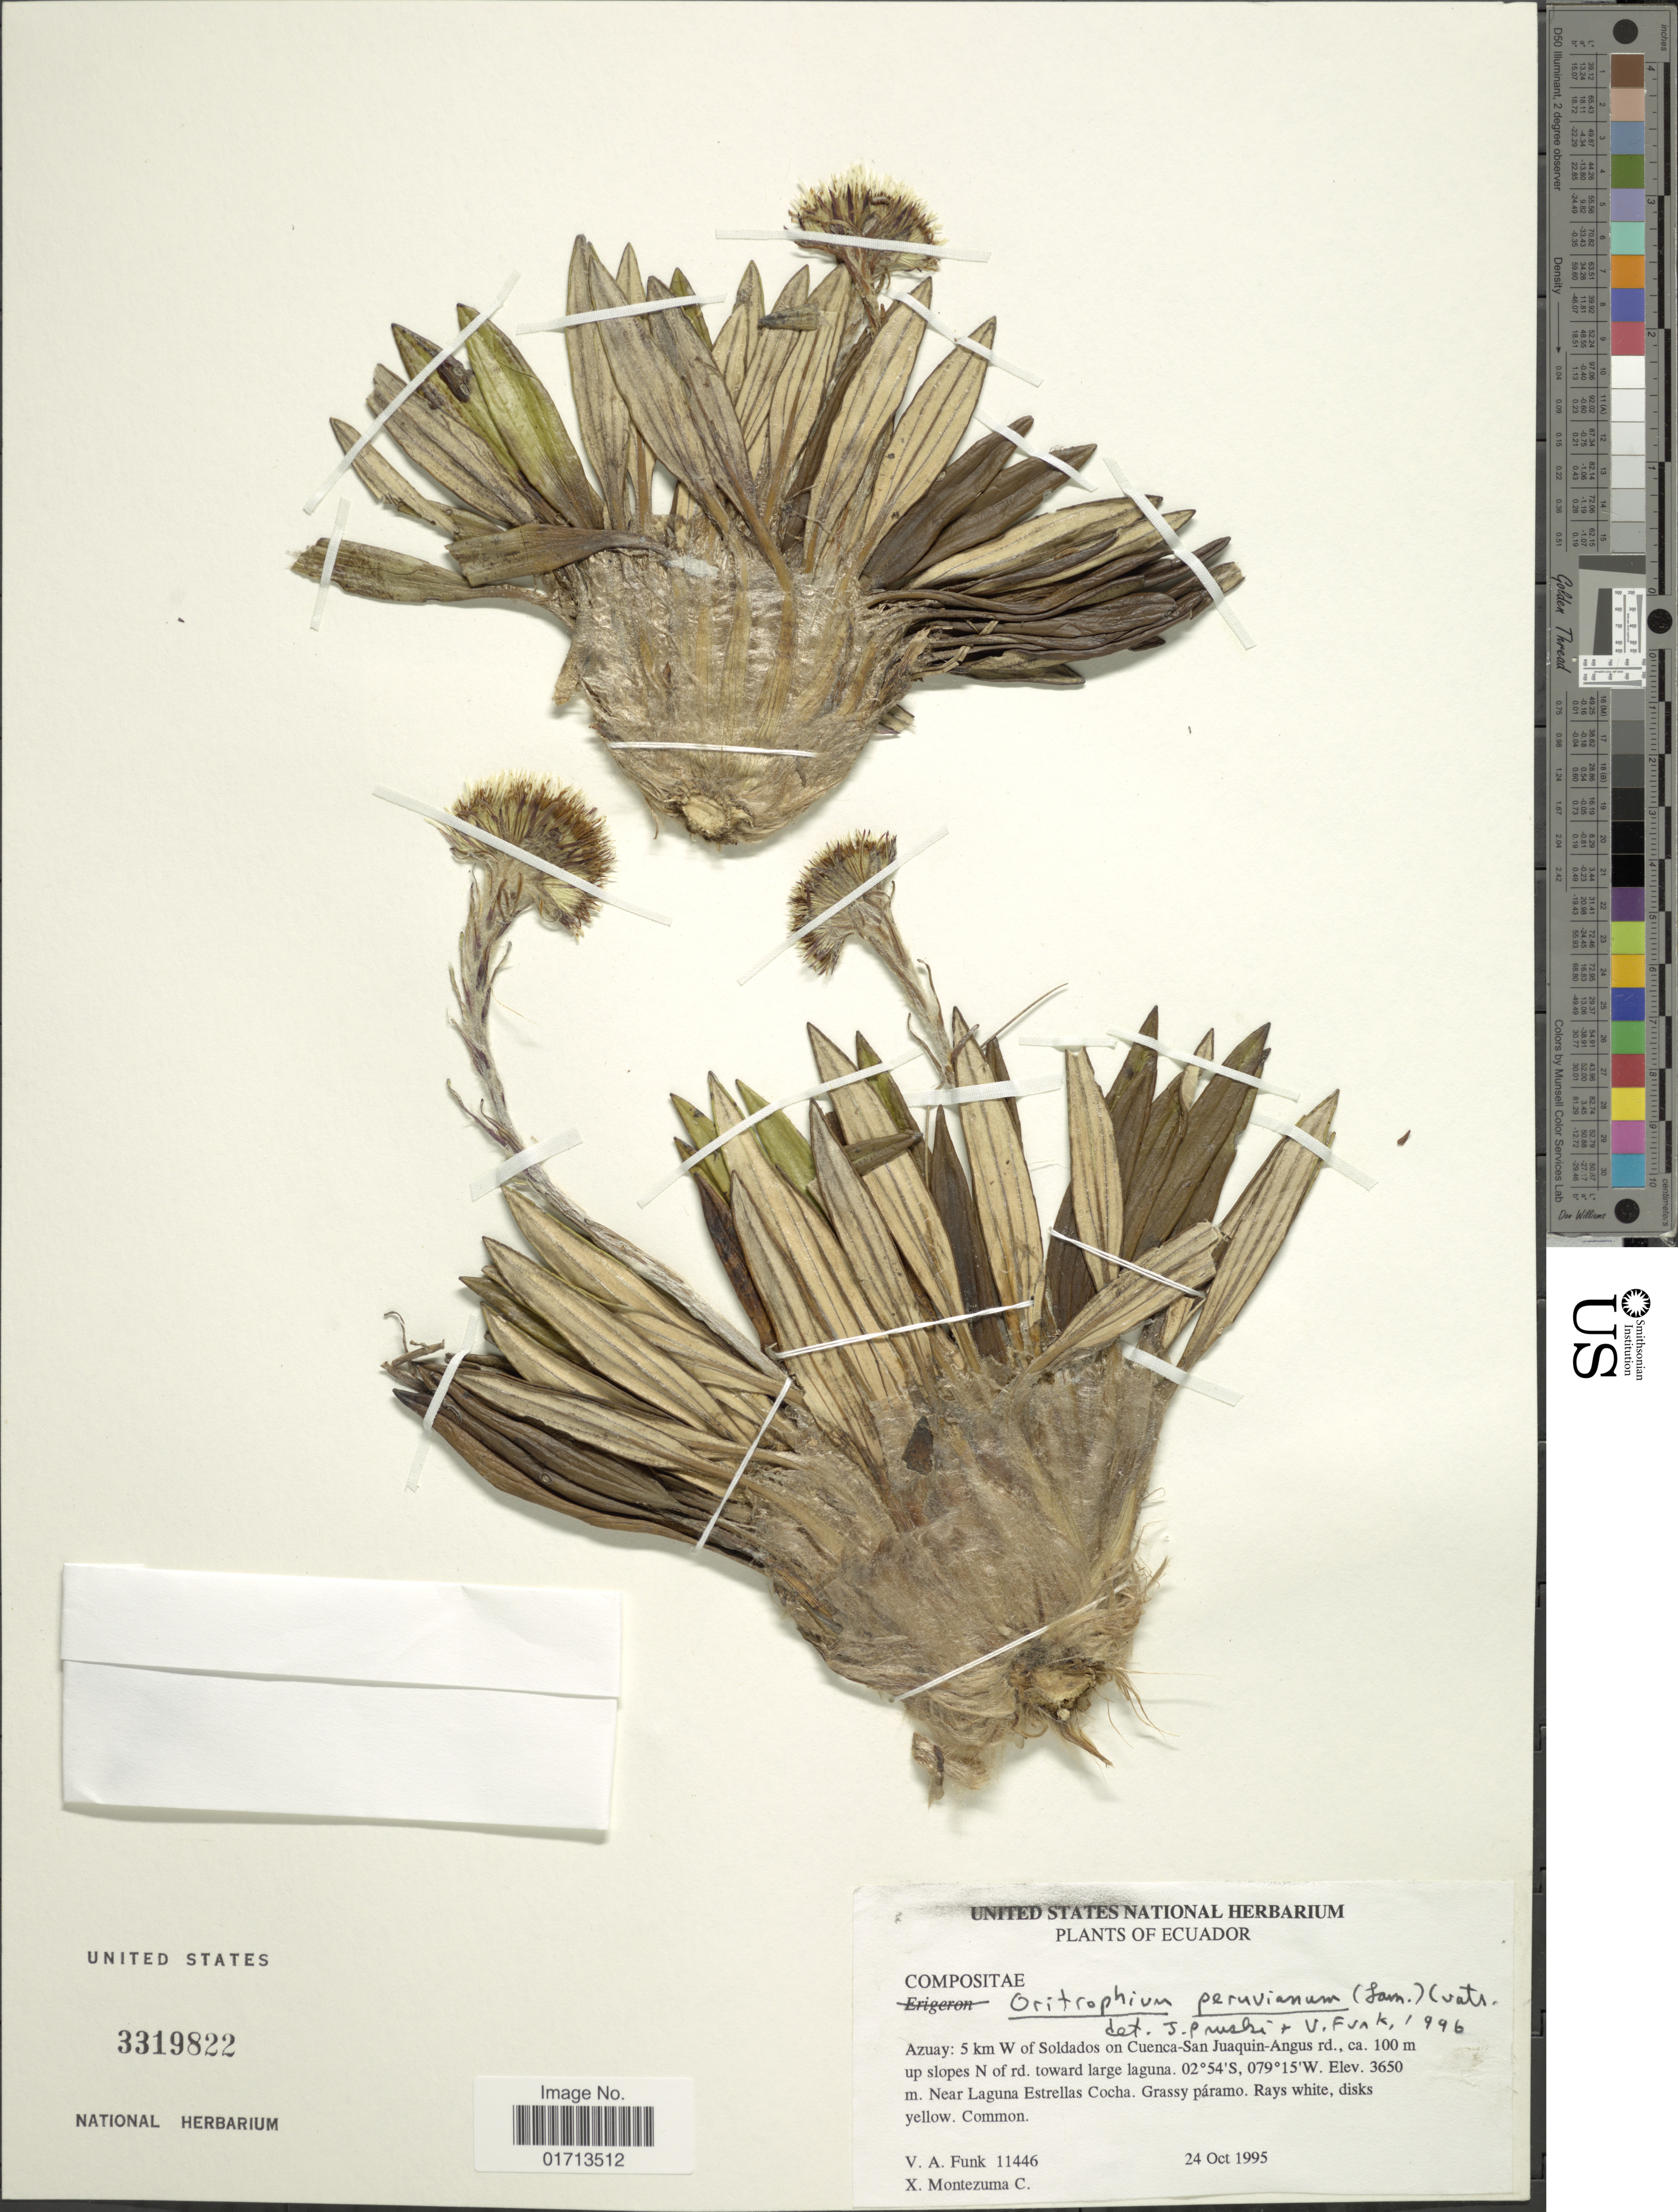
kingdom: Plantae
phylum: Tracheophyta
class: Magnoliopsida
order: Asterales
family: Asteraceae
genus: Oritrophium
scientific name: Oritrophium peruvianum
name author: (Lam.) Cuatrec.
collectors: V. Funk & X. Montezuma C.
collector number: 11446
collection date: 1995-10-24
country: Ecuador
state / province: Azuay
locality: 5 km W of Soldados on Cuenca-San Juaquin-Angus rd., ca 100 m up slopes N of rd. toward large laguna, near Laguna Estrella Cocha.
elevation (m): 3650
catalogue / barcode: US 3319822